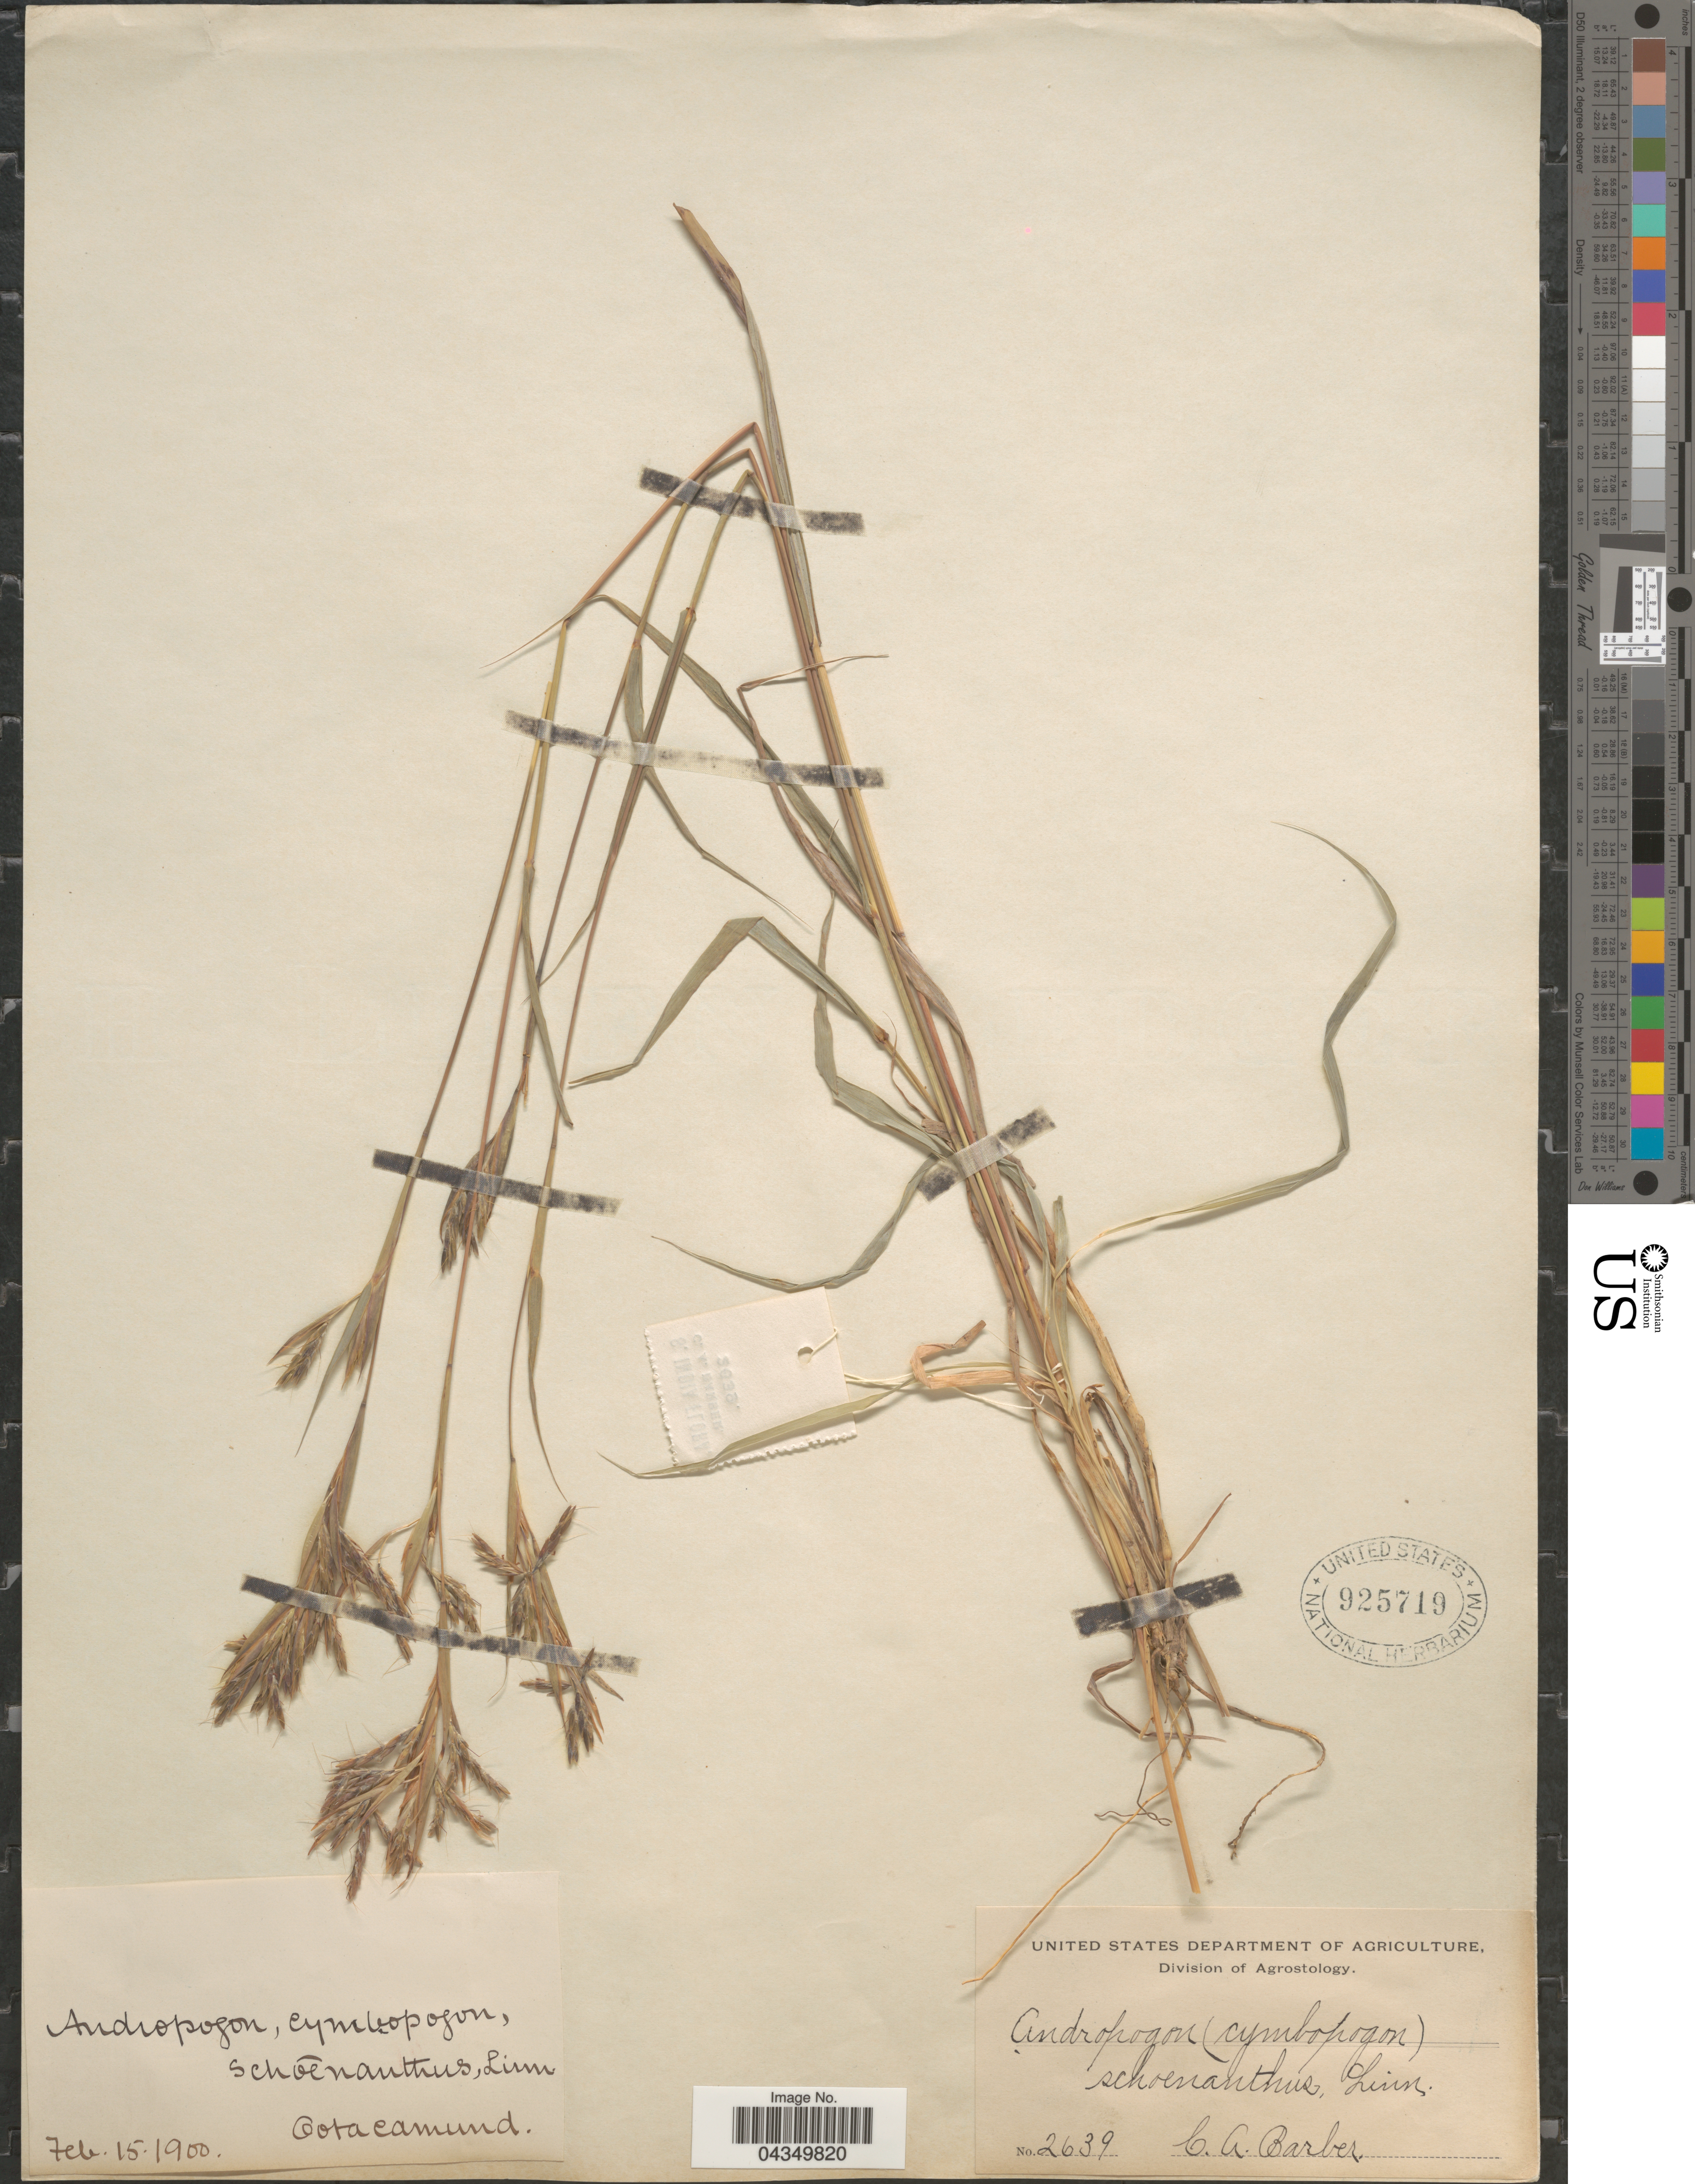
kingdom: Plantae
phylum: Tracheophyta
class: Liliopsida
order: Poales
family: Poaceae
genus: Cymbopogon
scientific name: Cymbopogon caesius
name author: (Nees ex Hook. & Arn.) Stapf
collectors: C. Barber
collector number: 2639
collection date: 1900-02-15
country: India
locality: Ootacamund.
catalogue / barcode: US 925719